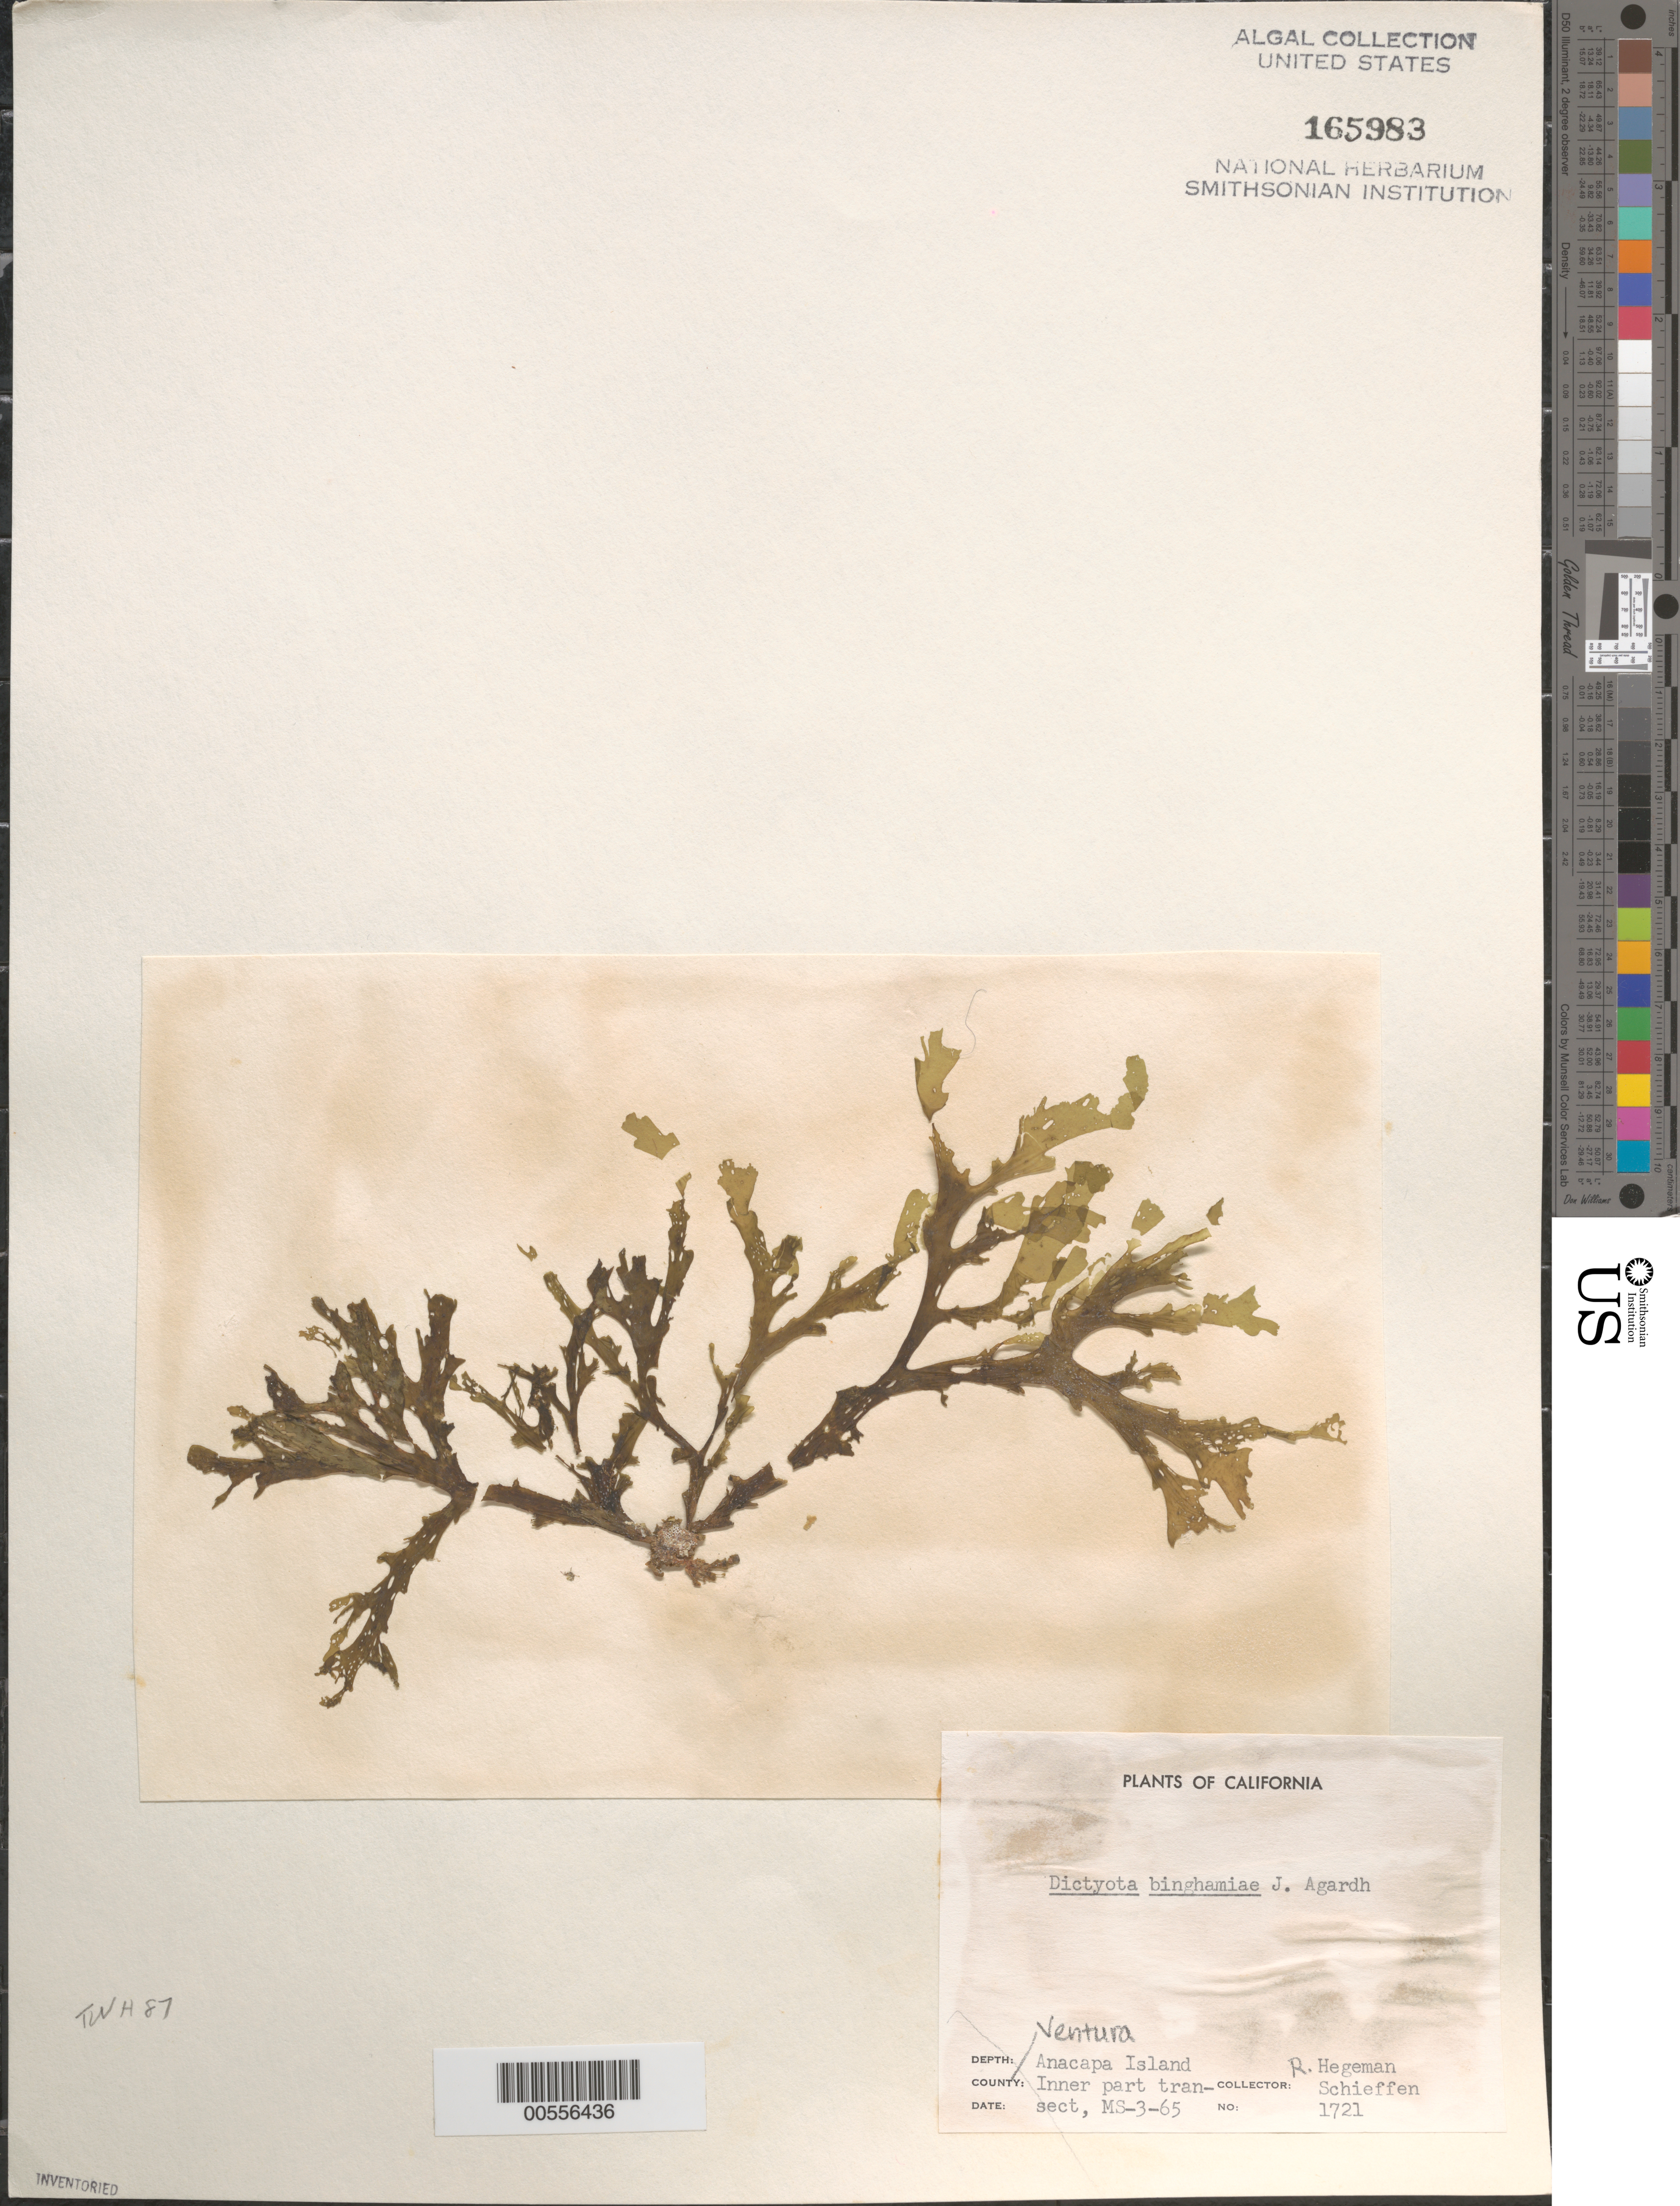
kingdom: Chromista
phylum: Ochrophyta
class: Phaeophyceae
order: Dictyotales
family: Dictyotaceae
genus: Dictyota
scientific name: Dictyota binghamiae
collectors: R. Hegeman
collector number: Neushul 1721 & MS-3-65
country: United States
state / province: California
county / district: Ventura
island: Anacapa Island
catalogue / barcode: US 165983